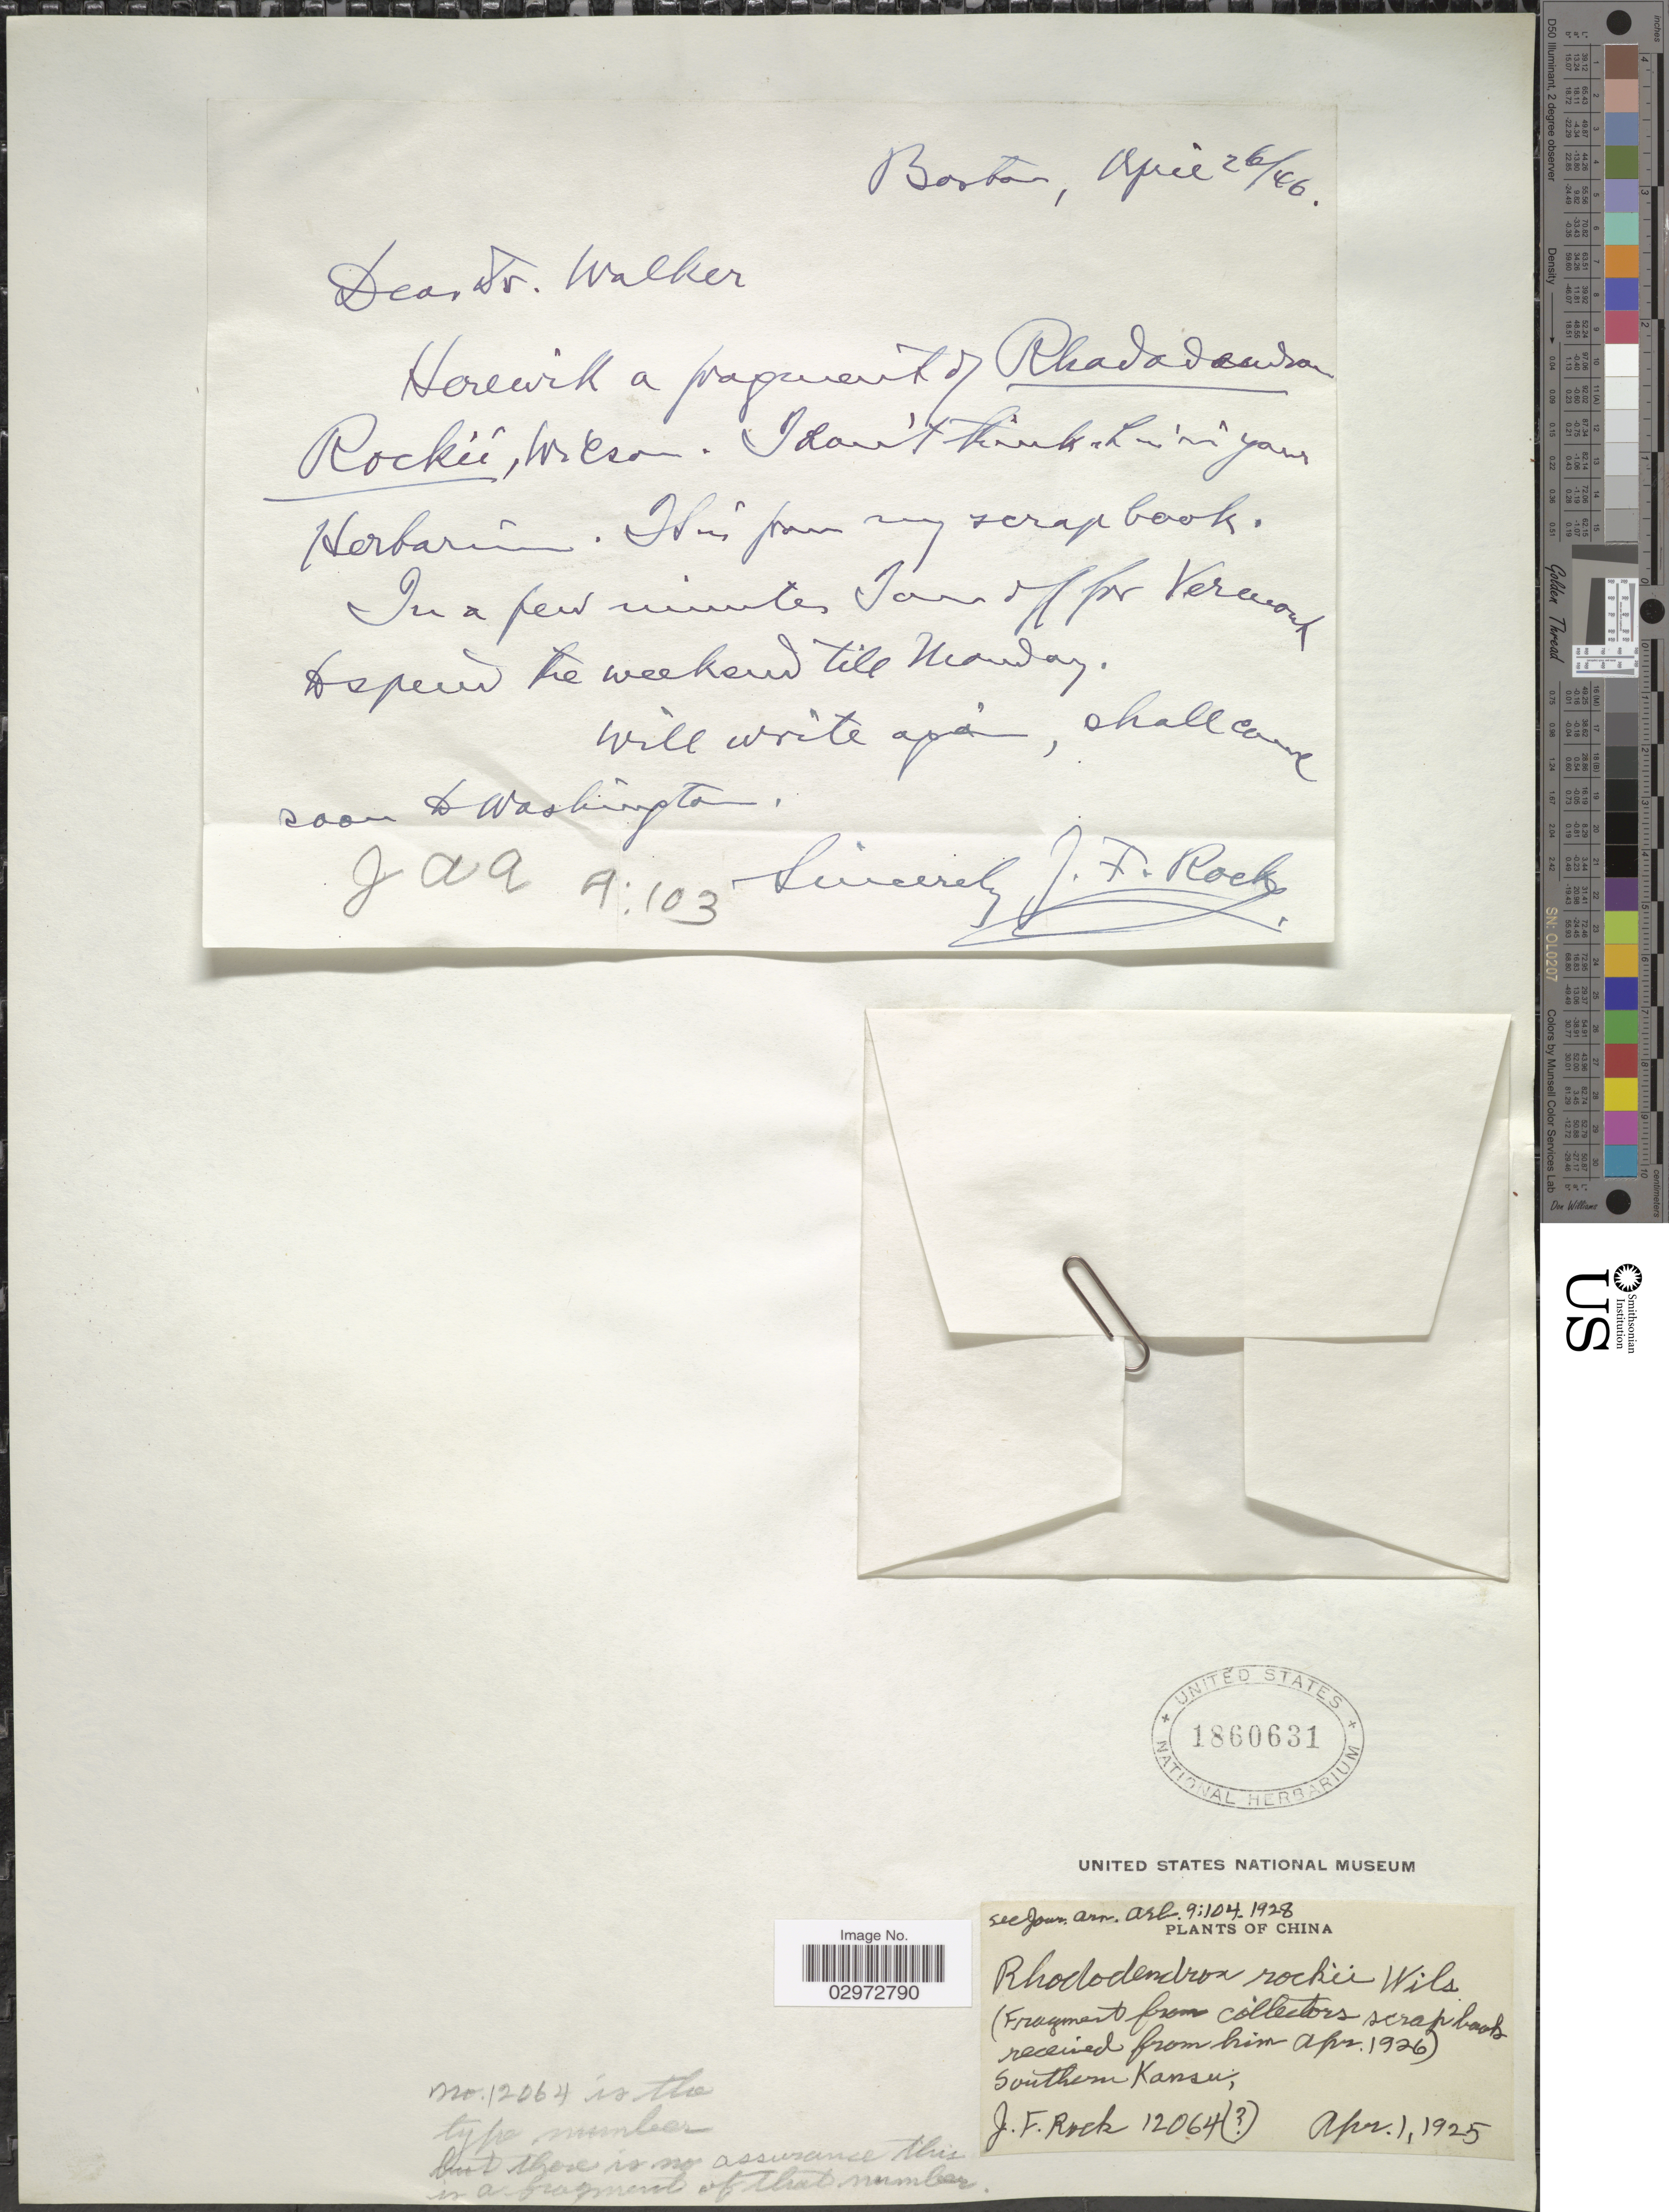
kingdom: Plantae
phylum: Tracheophyta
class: Magnoliopsida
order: Ericales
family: Ericaceae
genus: Rhododendron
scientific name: Rhododendron rockii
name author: E.H. Wilson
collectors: J. Rock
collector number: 12064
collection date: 1925-04-01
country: China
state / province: Gansu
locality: Southern Kansu.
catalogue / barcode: US 1860631